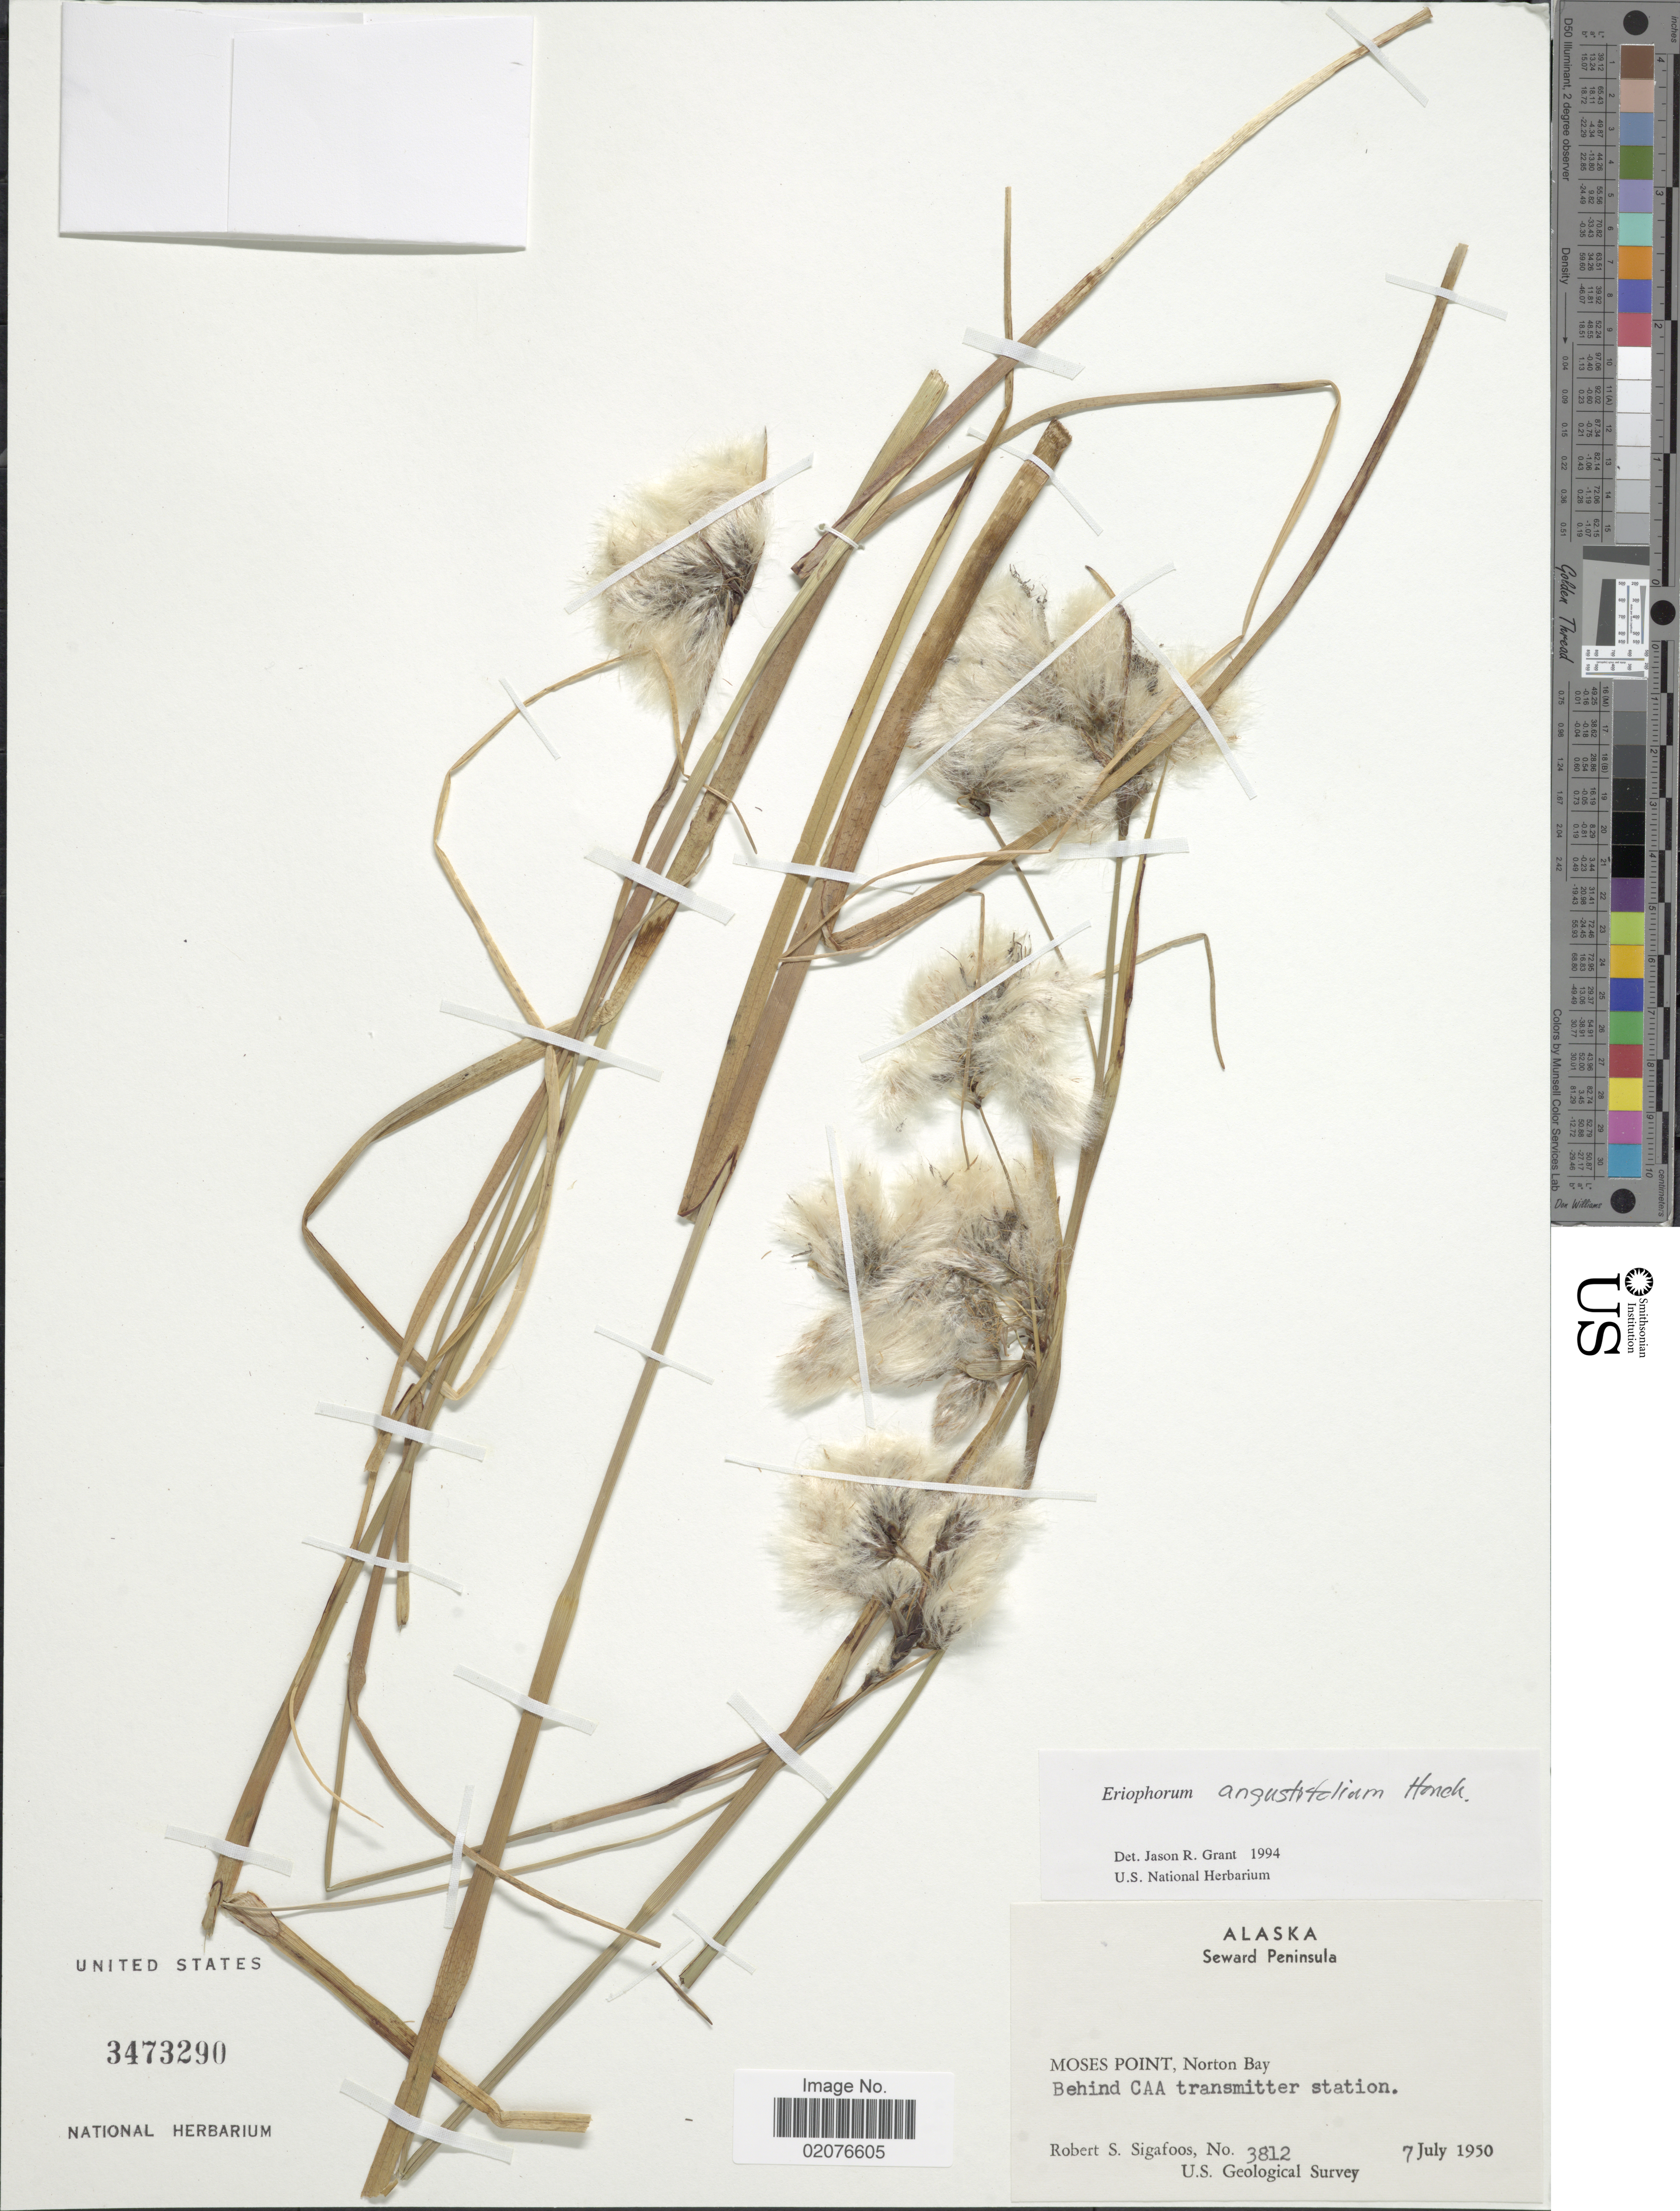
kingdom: Plantae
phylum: Tracheophyta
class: Liliopsida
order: Poales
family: Cyperaceae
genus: Eriophorum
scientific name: Eriophorum angustifolium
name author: Honck.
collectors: R. Sigafoos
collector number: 3812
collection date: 1950-07-07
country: United States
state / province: Alaska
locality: Seward Peninsula, Moses Point, Northern Bay, Behind CAA transmitter station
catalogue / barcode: US 3473290